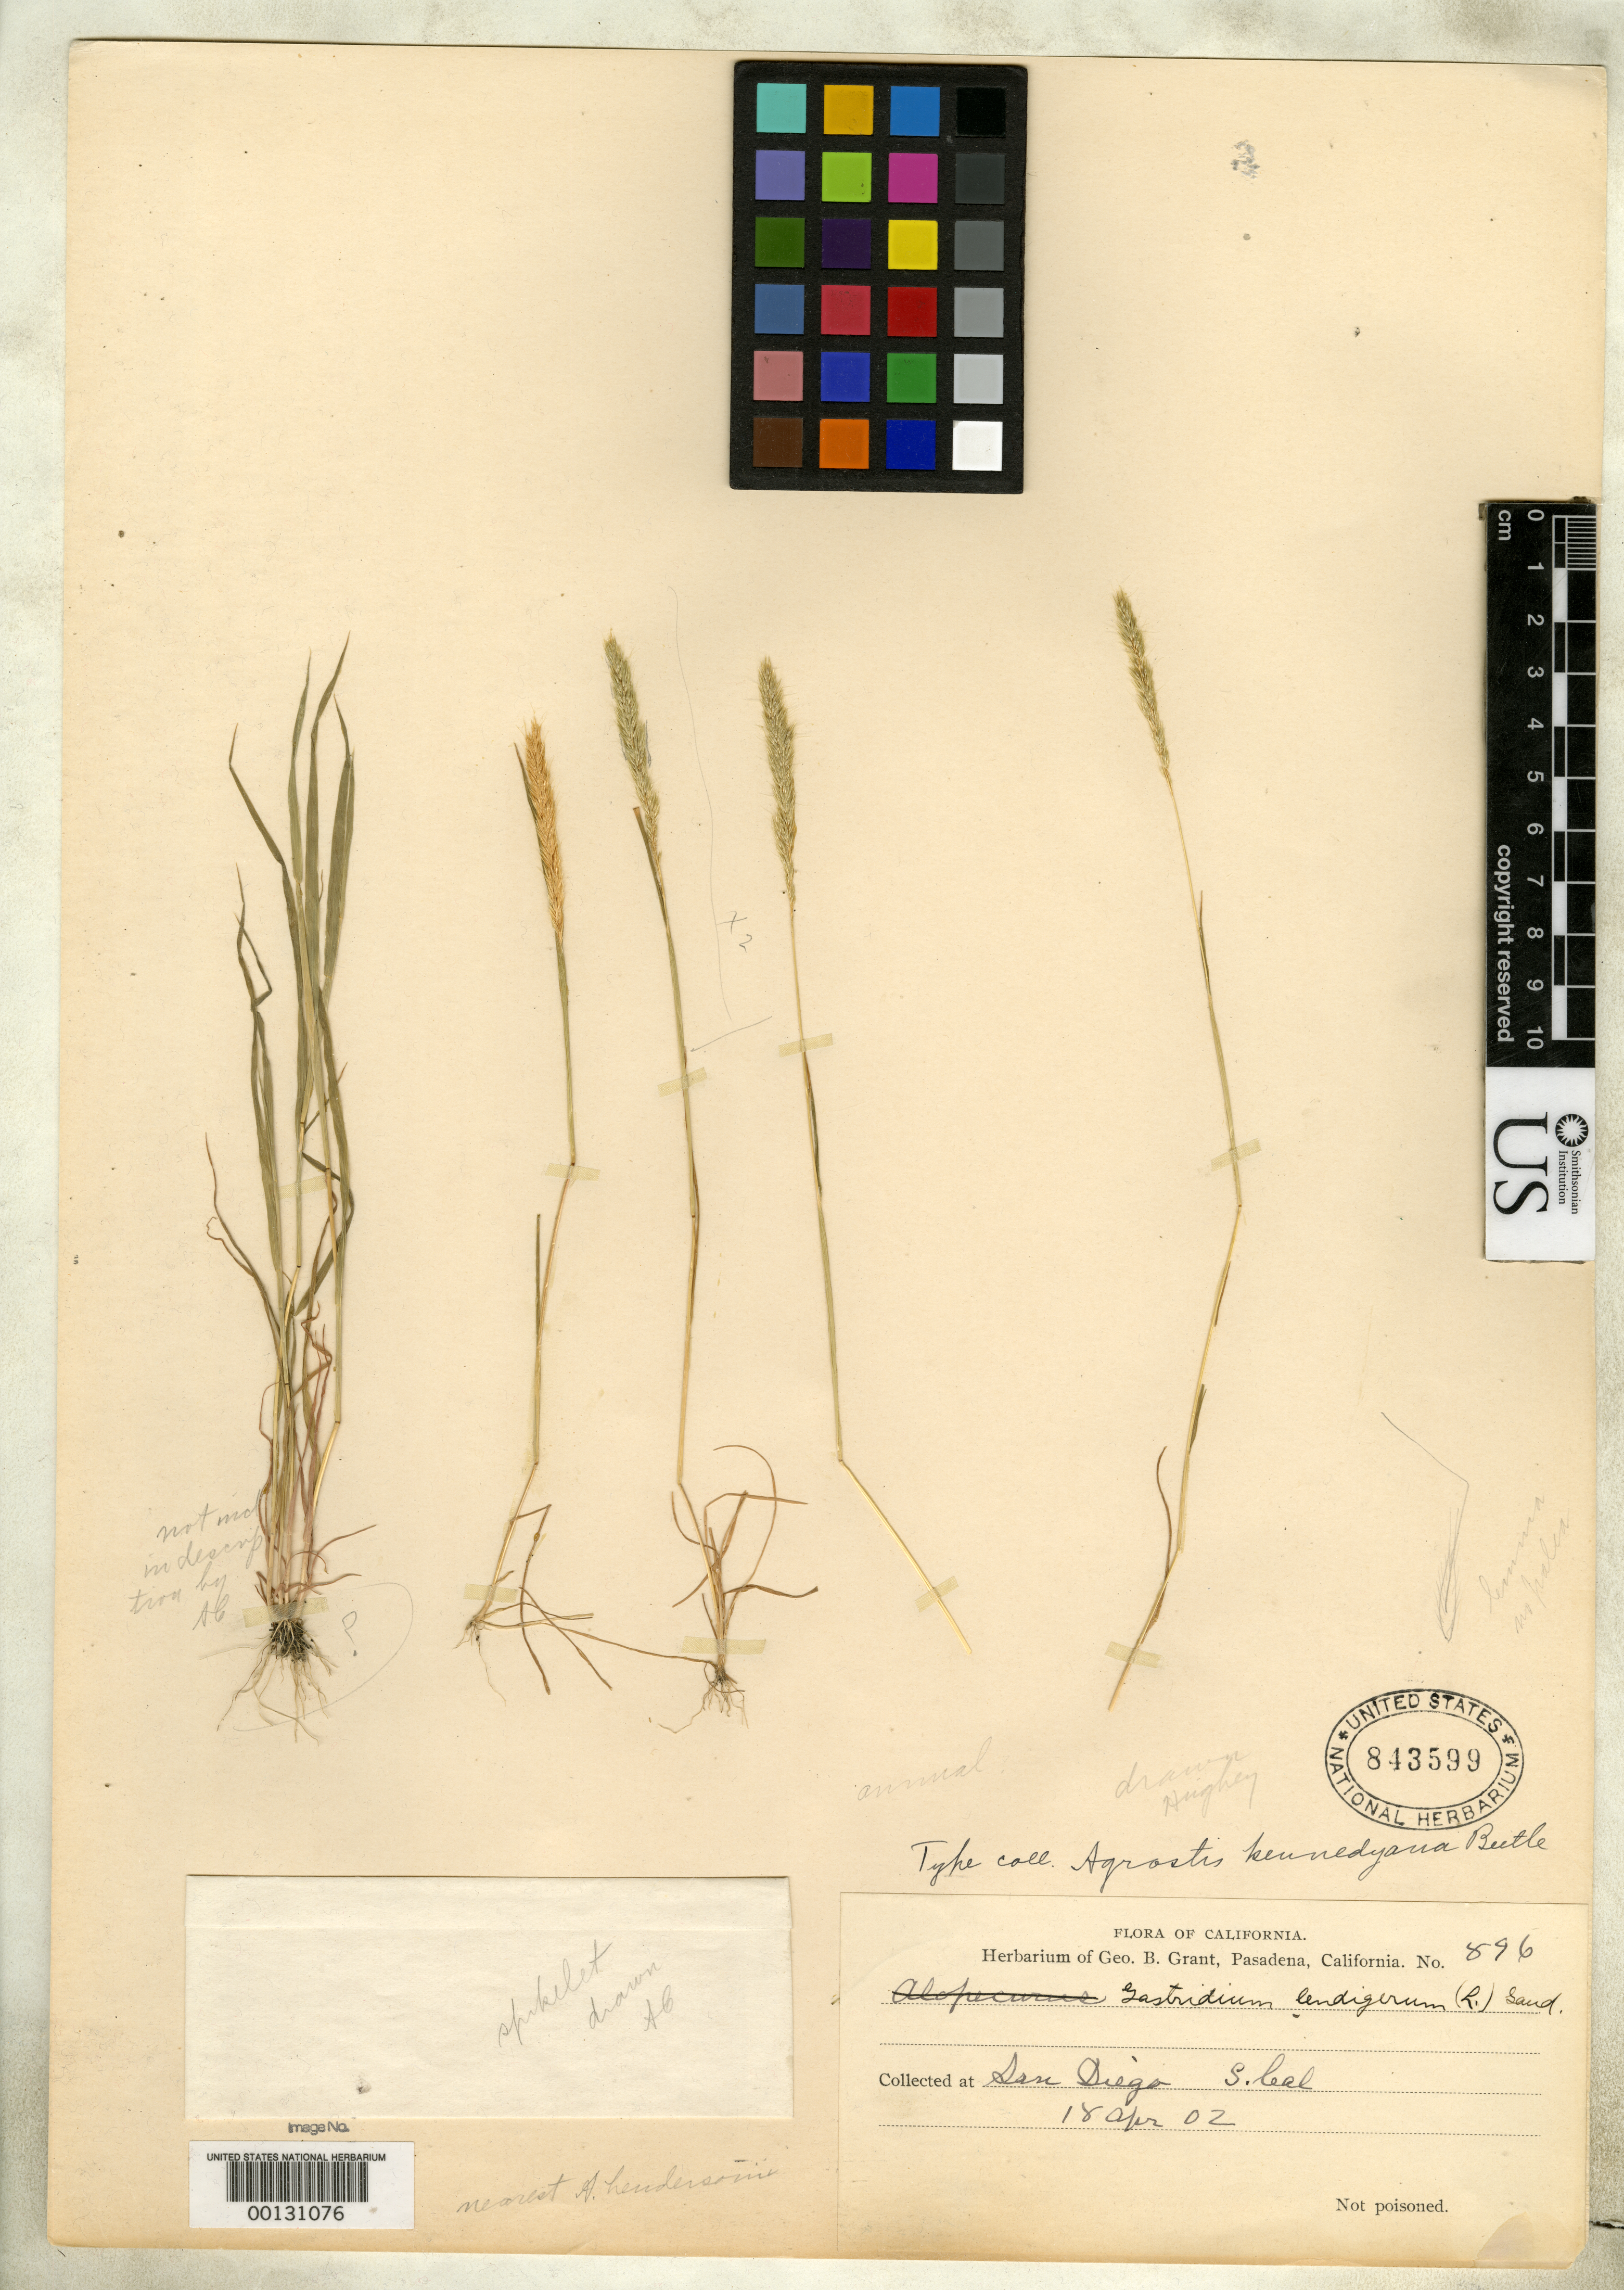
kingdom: Plantae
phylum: Tracheophyta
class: Liliopsida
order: Poales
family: Poaceae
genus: Agrostis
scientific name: Agrostis kennedyana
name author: Beetle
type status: Isotype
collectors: G. Grant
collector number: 896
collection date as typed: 18 Apr 1902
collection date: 1902-04-18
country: United States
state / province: California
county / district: San Diego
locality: San Diego.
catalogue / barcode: US 843599